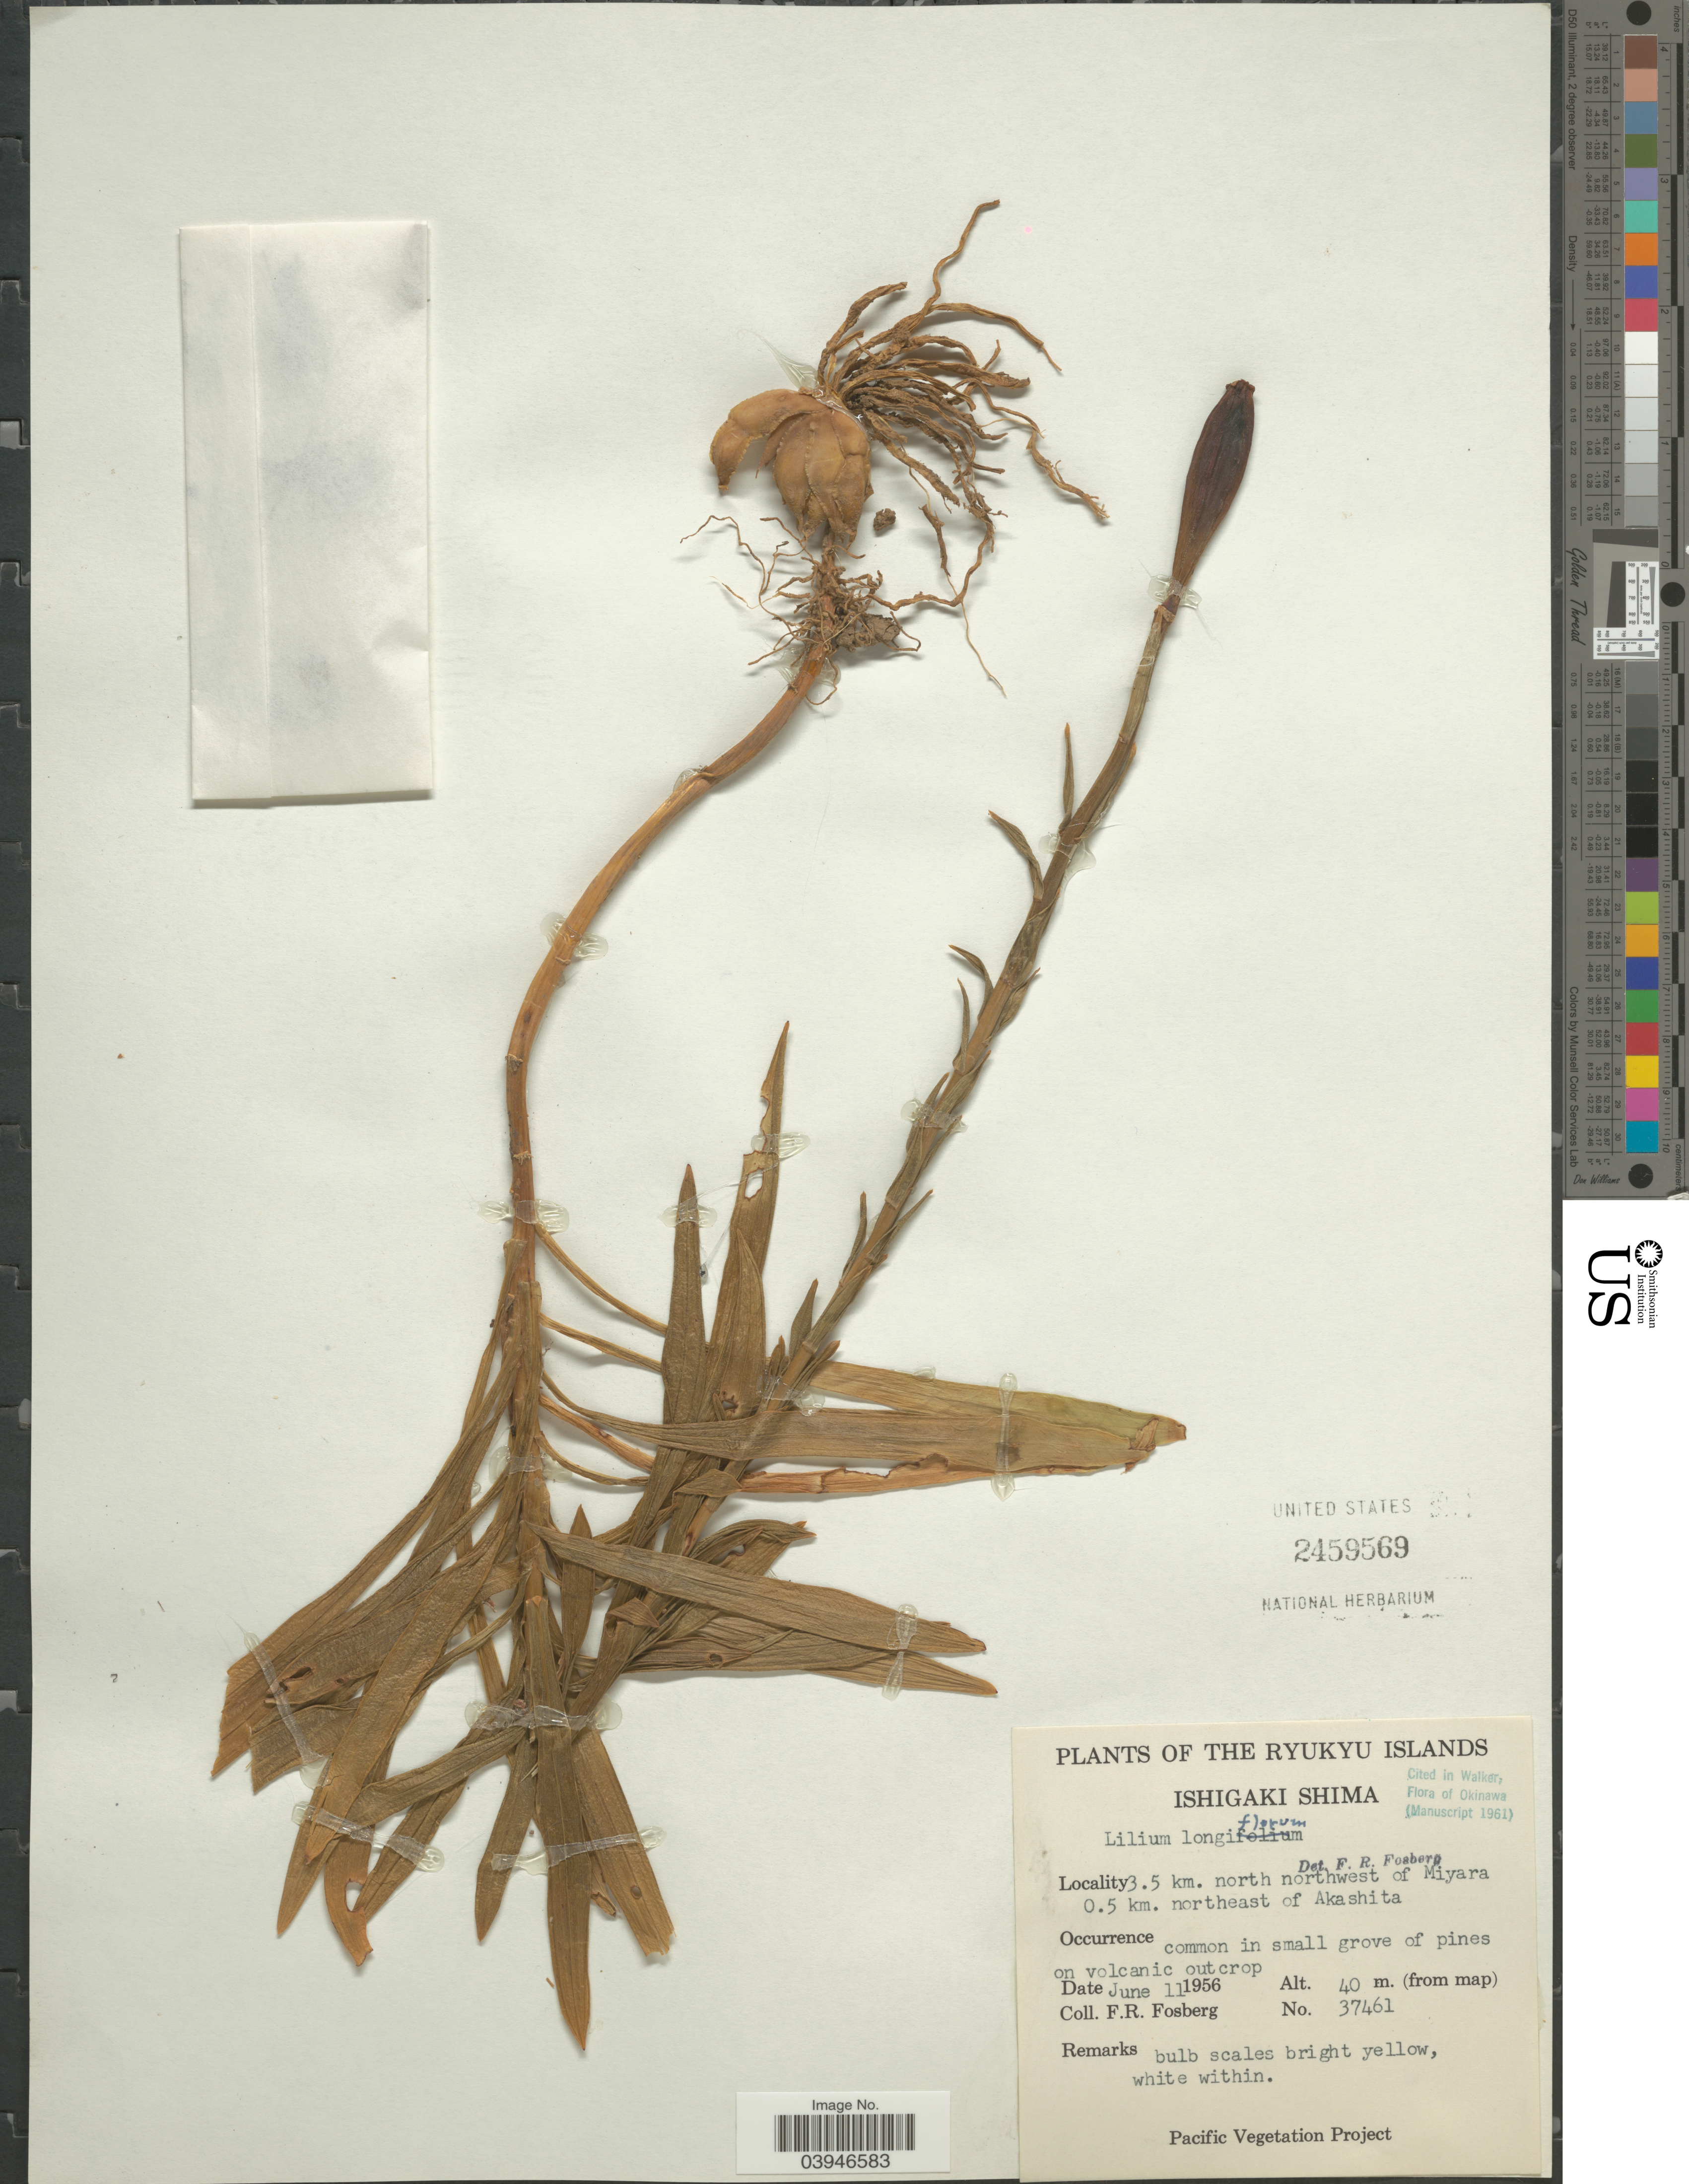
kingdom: Plantae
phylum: Tracheophyta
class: Liliopsida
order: Liliales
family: Liliaceae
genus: Lilium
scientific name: Lilium longiflorum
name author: Thunb.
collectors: F. R. Fosberg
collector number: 37461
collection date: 1956-06-11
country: Japan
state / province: Okinawa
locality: Ryukyu Islands. Ishigaki Shima. 3.5 km. north of Miyara 0.5 km. northeast of Akashita.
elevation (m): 40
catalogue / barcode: US 2459569